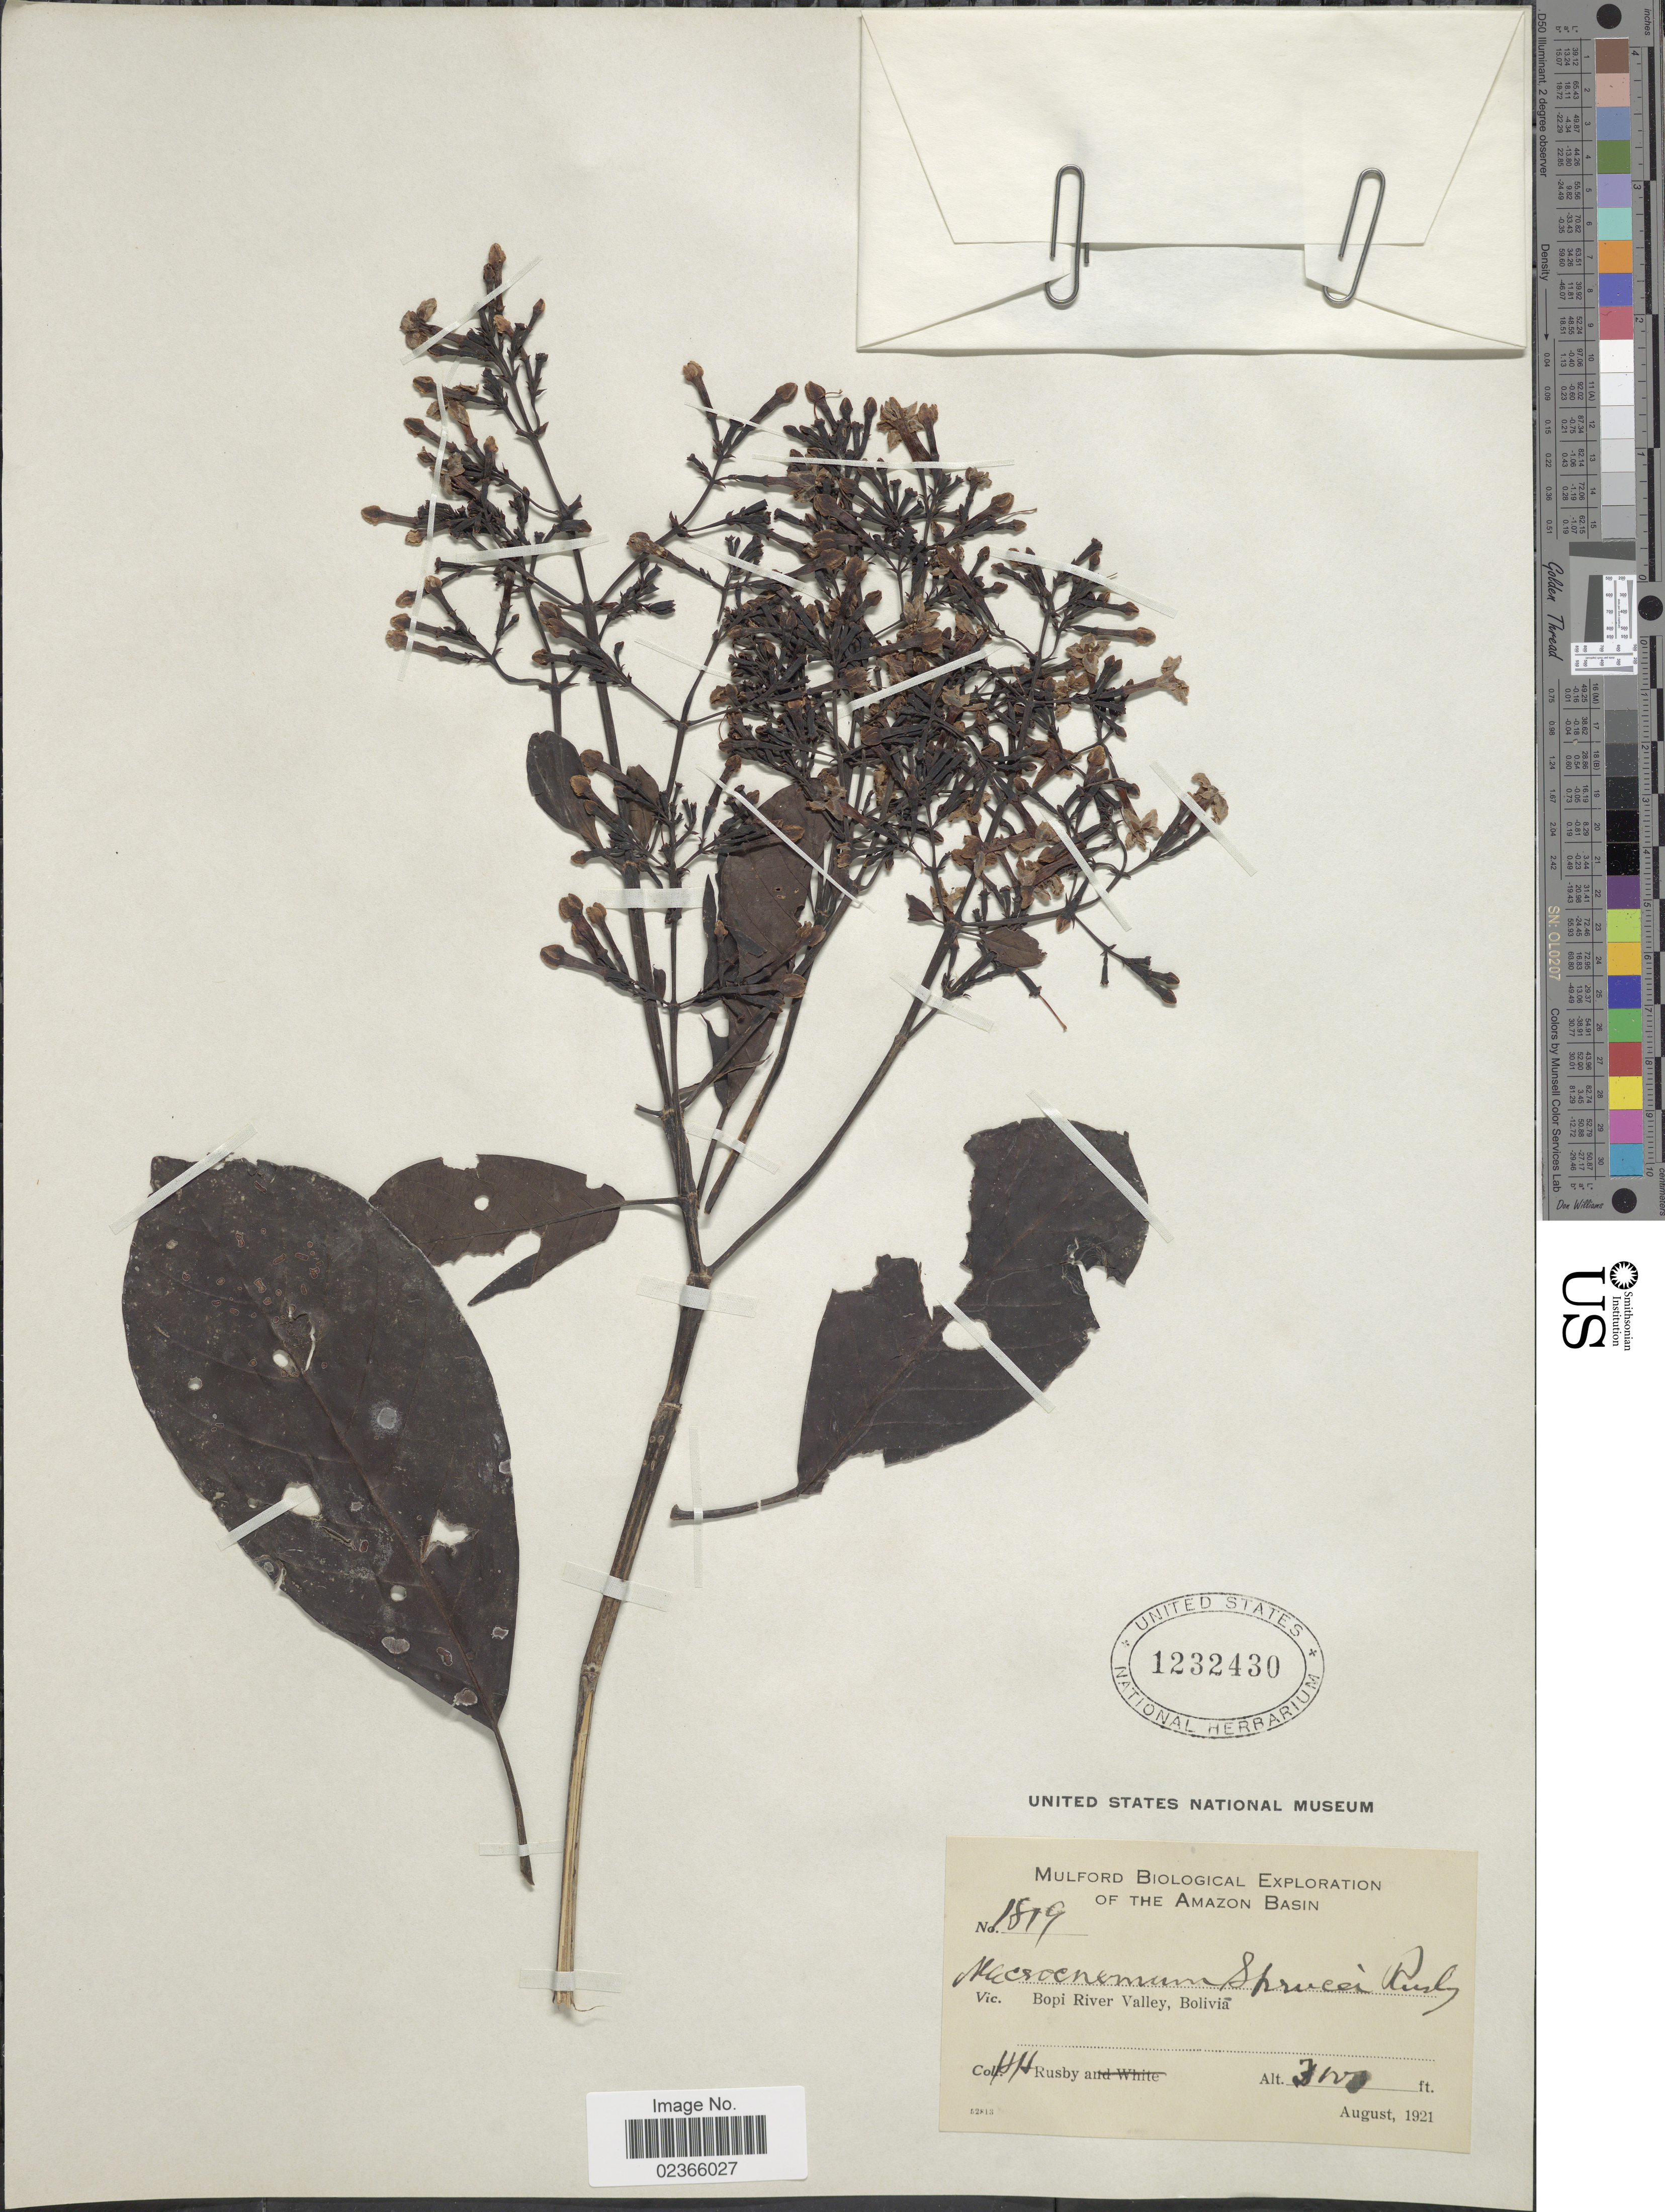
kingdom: Plantae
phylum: Tracheophyta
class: Magnoliopsida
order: Gentianales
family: Rubiaceae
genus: Macrocnemum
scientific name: Macrocnemum roseum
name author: Wedd.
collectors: H. H. Rusby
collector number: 1819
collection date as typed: August, 1921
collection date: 1921-08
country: Bolivia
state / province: La Paz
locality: Bopi River Valley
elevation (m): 914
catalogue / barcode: US 1232430